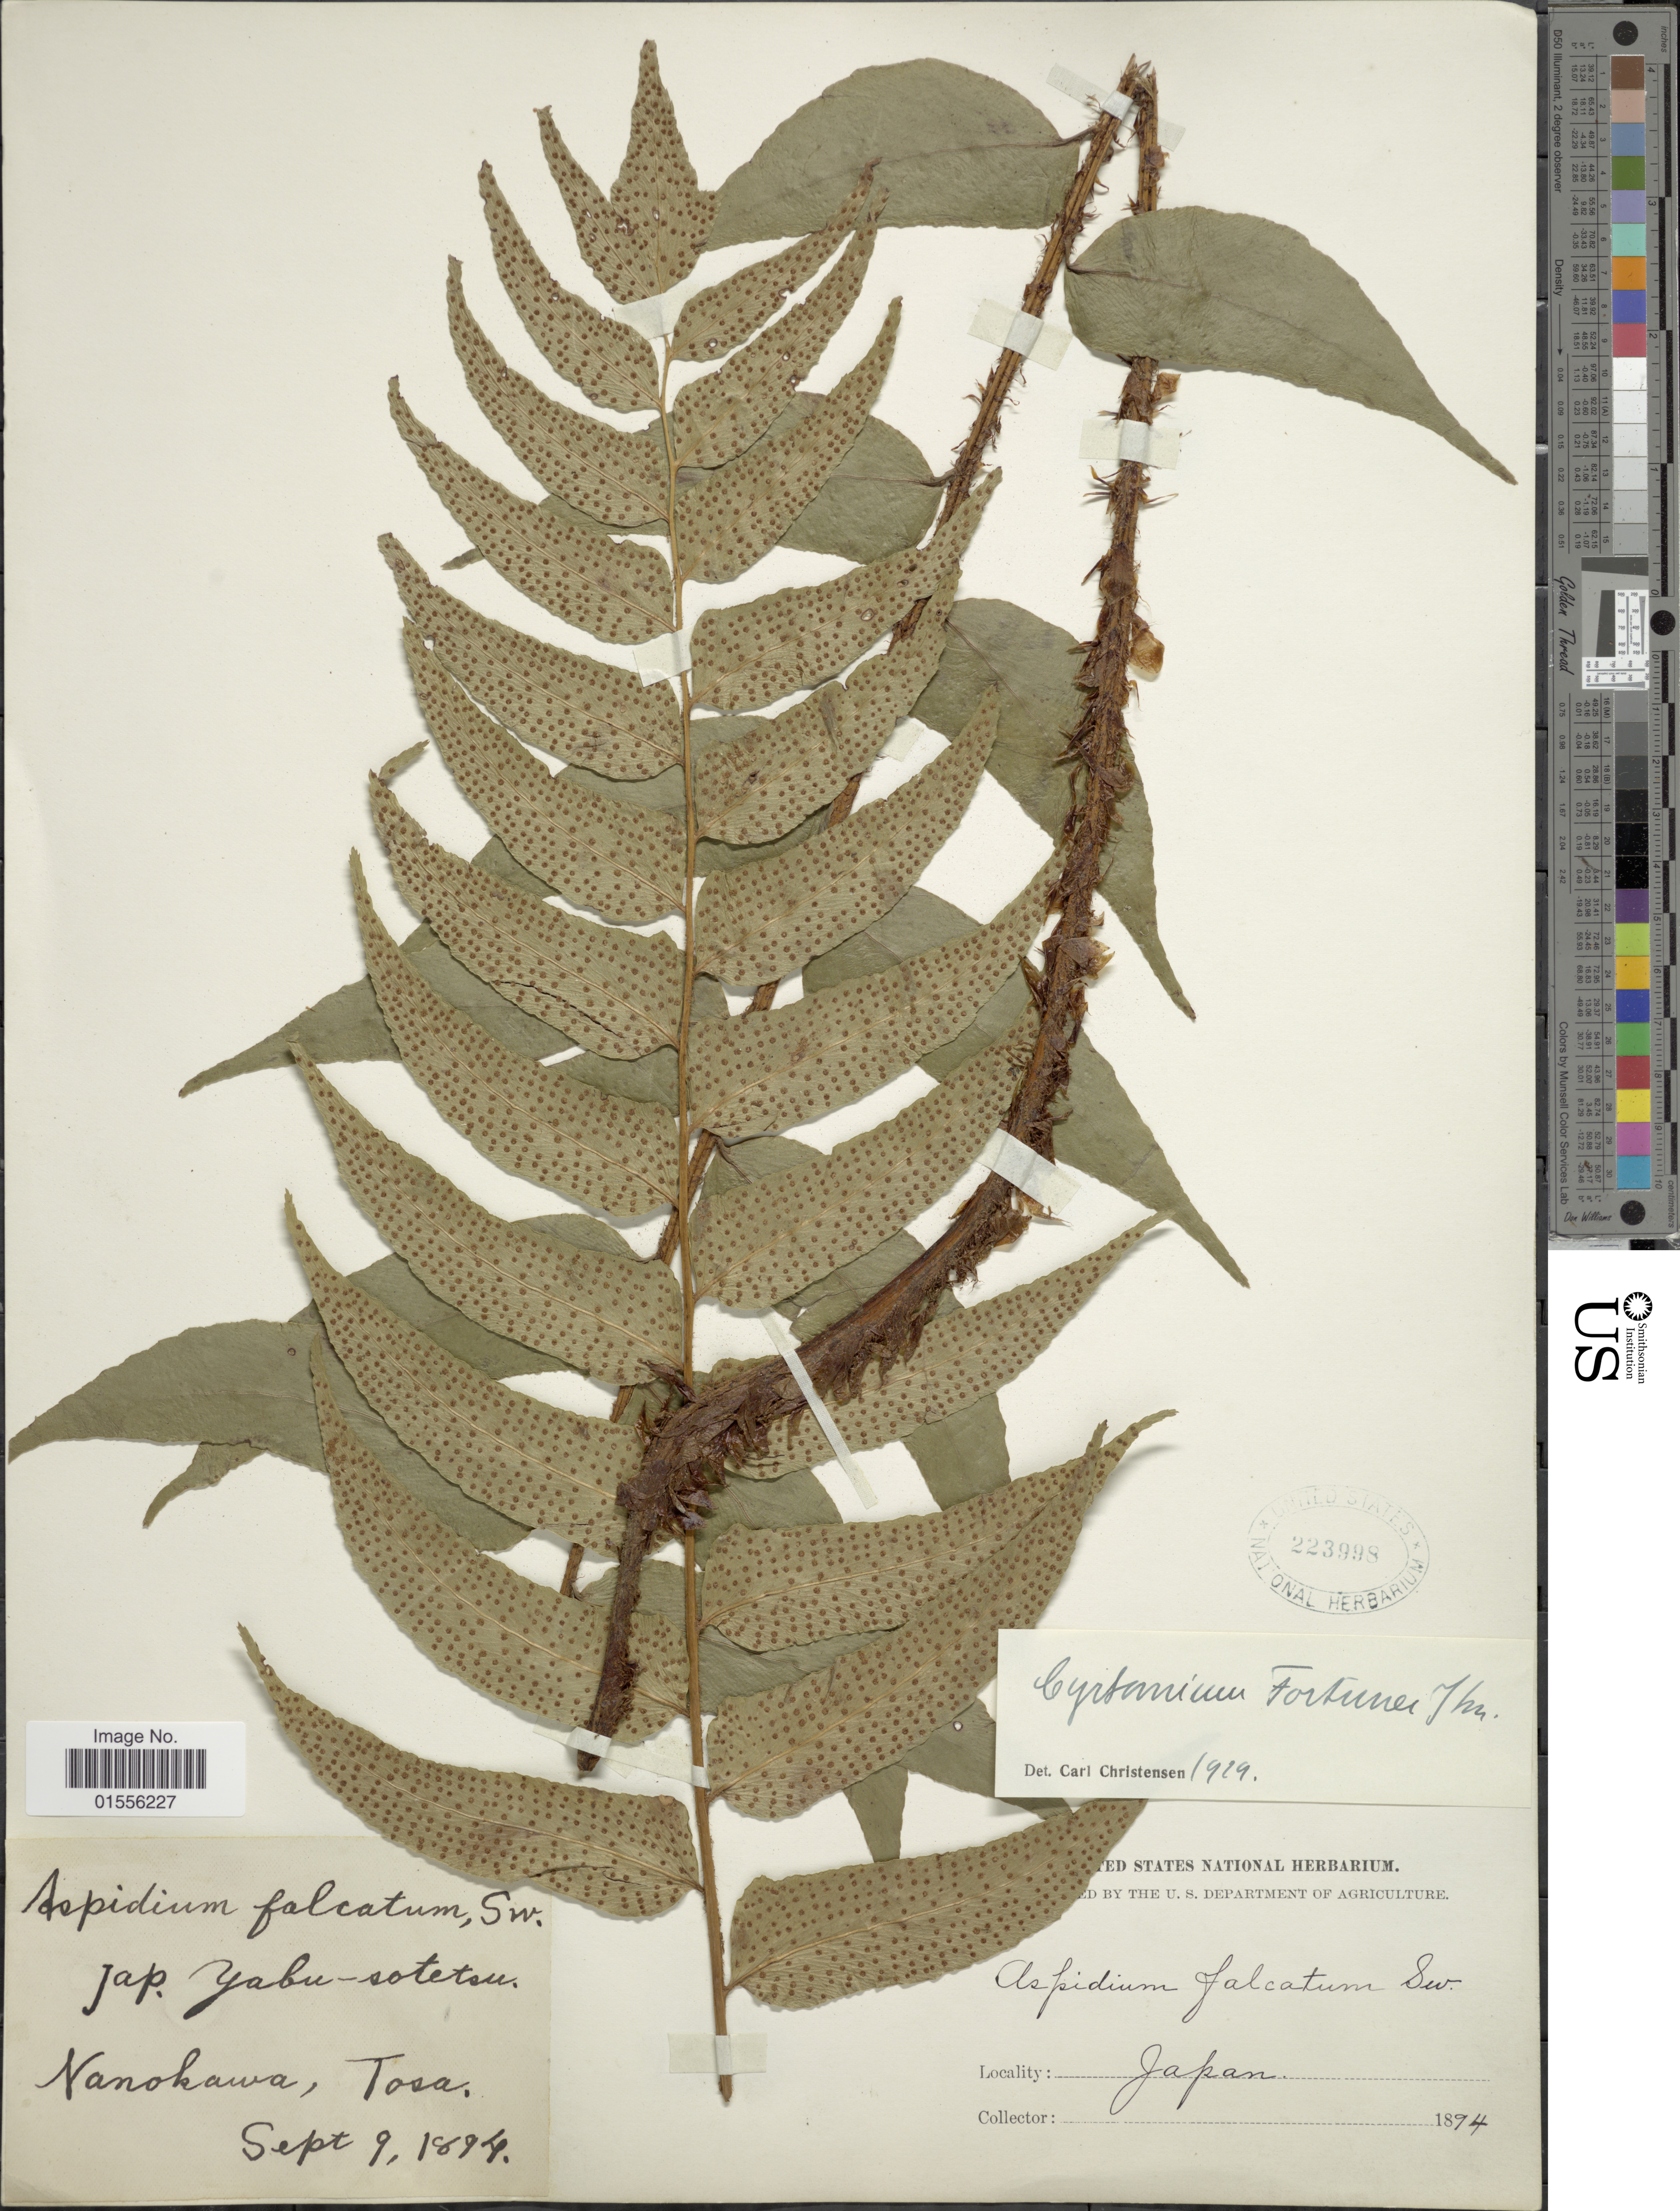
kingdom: Plantae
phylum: Tracheophyta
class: Polypodiopsida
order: Polypodiales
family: Dryopteridaceae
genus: Cyrtomium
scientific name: Cyrtomium fortunei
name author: J. Sm.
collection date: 1894-09-09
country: Japan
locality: Nanokawa, Tosa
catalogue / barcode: US 223998